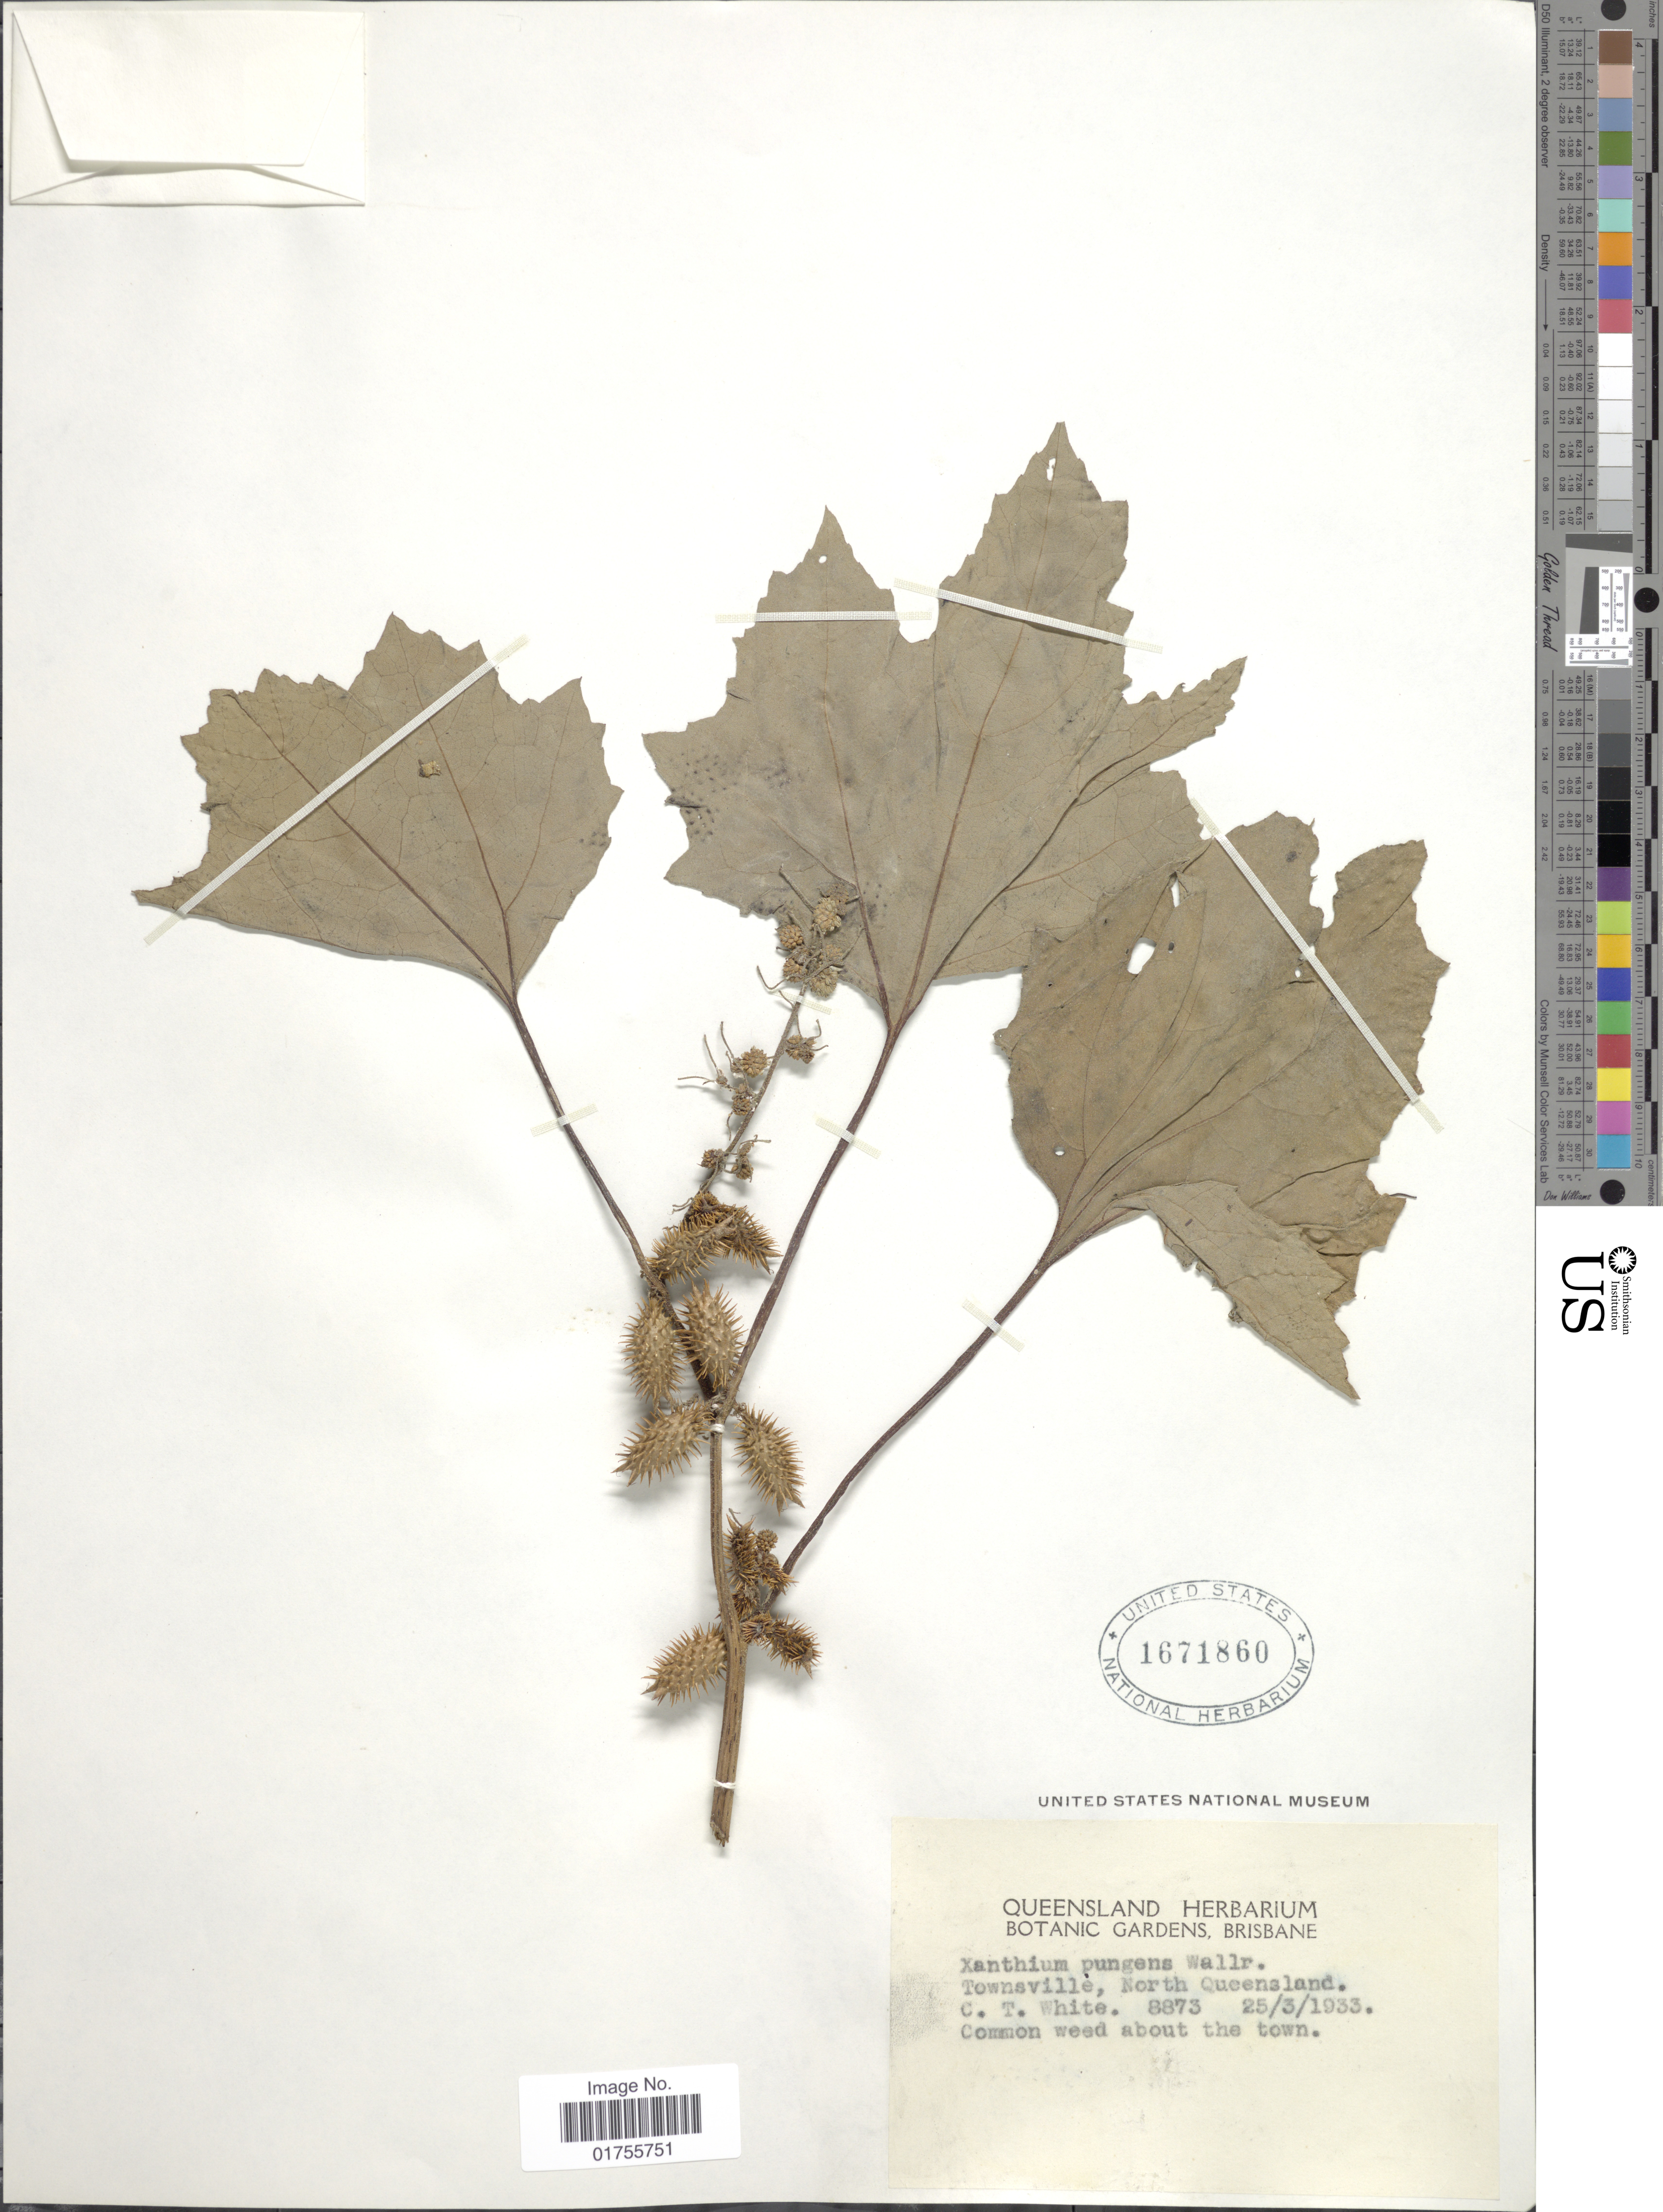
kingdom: Plantae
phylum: Tracheophyta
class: Magnoliopsida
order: Asterales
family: Asteraceae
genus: Xanthium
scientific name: Xanthium pungens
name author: Wallr.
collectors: C. T. White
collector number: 8873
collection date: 1933-03-25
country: Australia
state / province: Queensland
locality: Townsville, North Queensland. Common weed about the town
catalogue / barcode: US 1671860